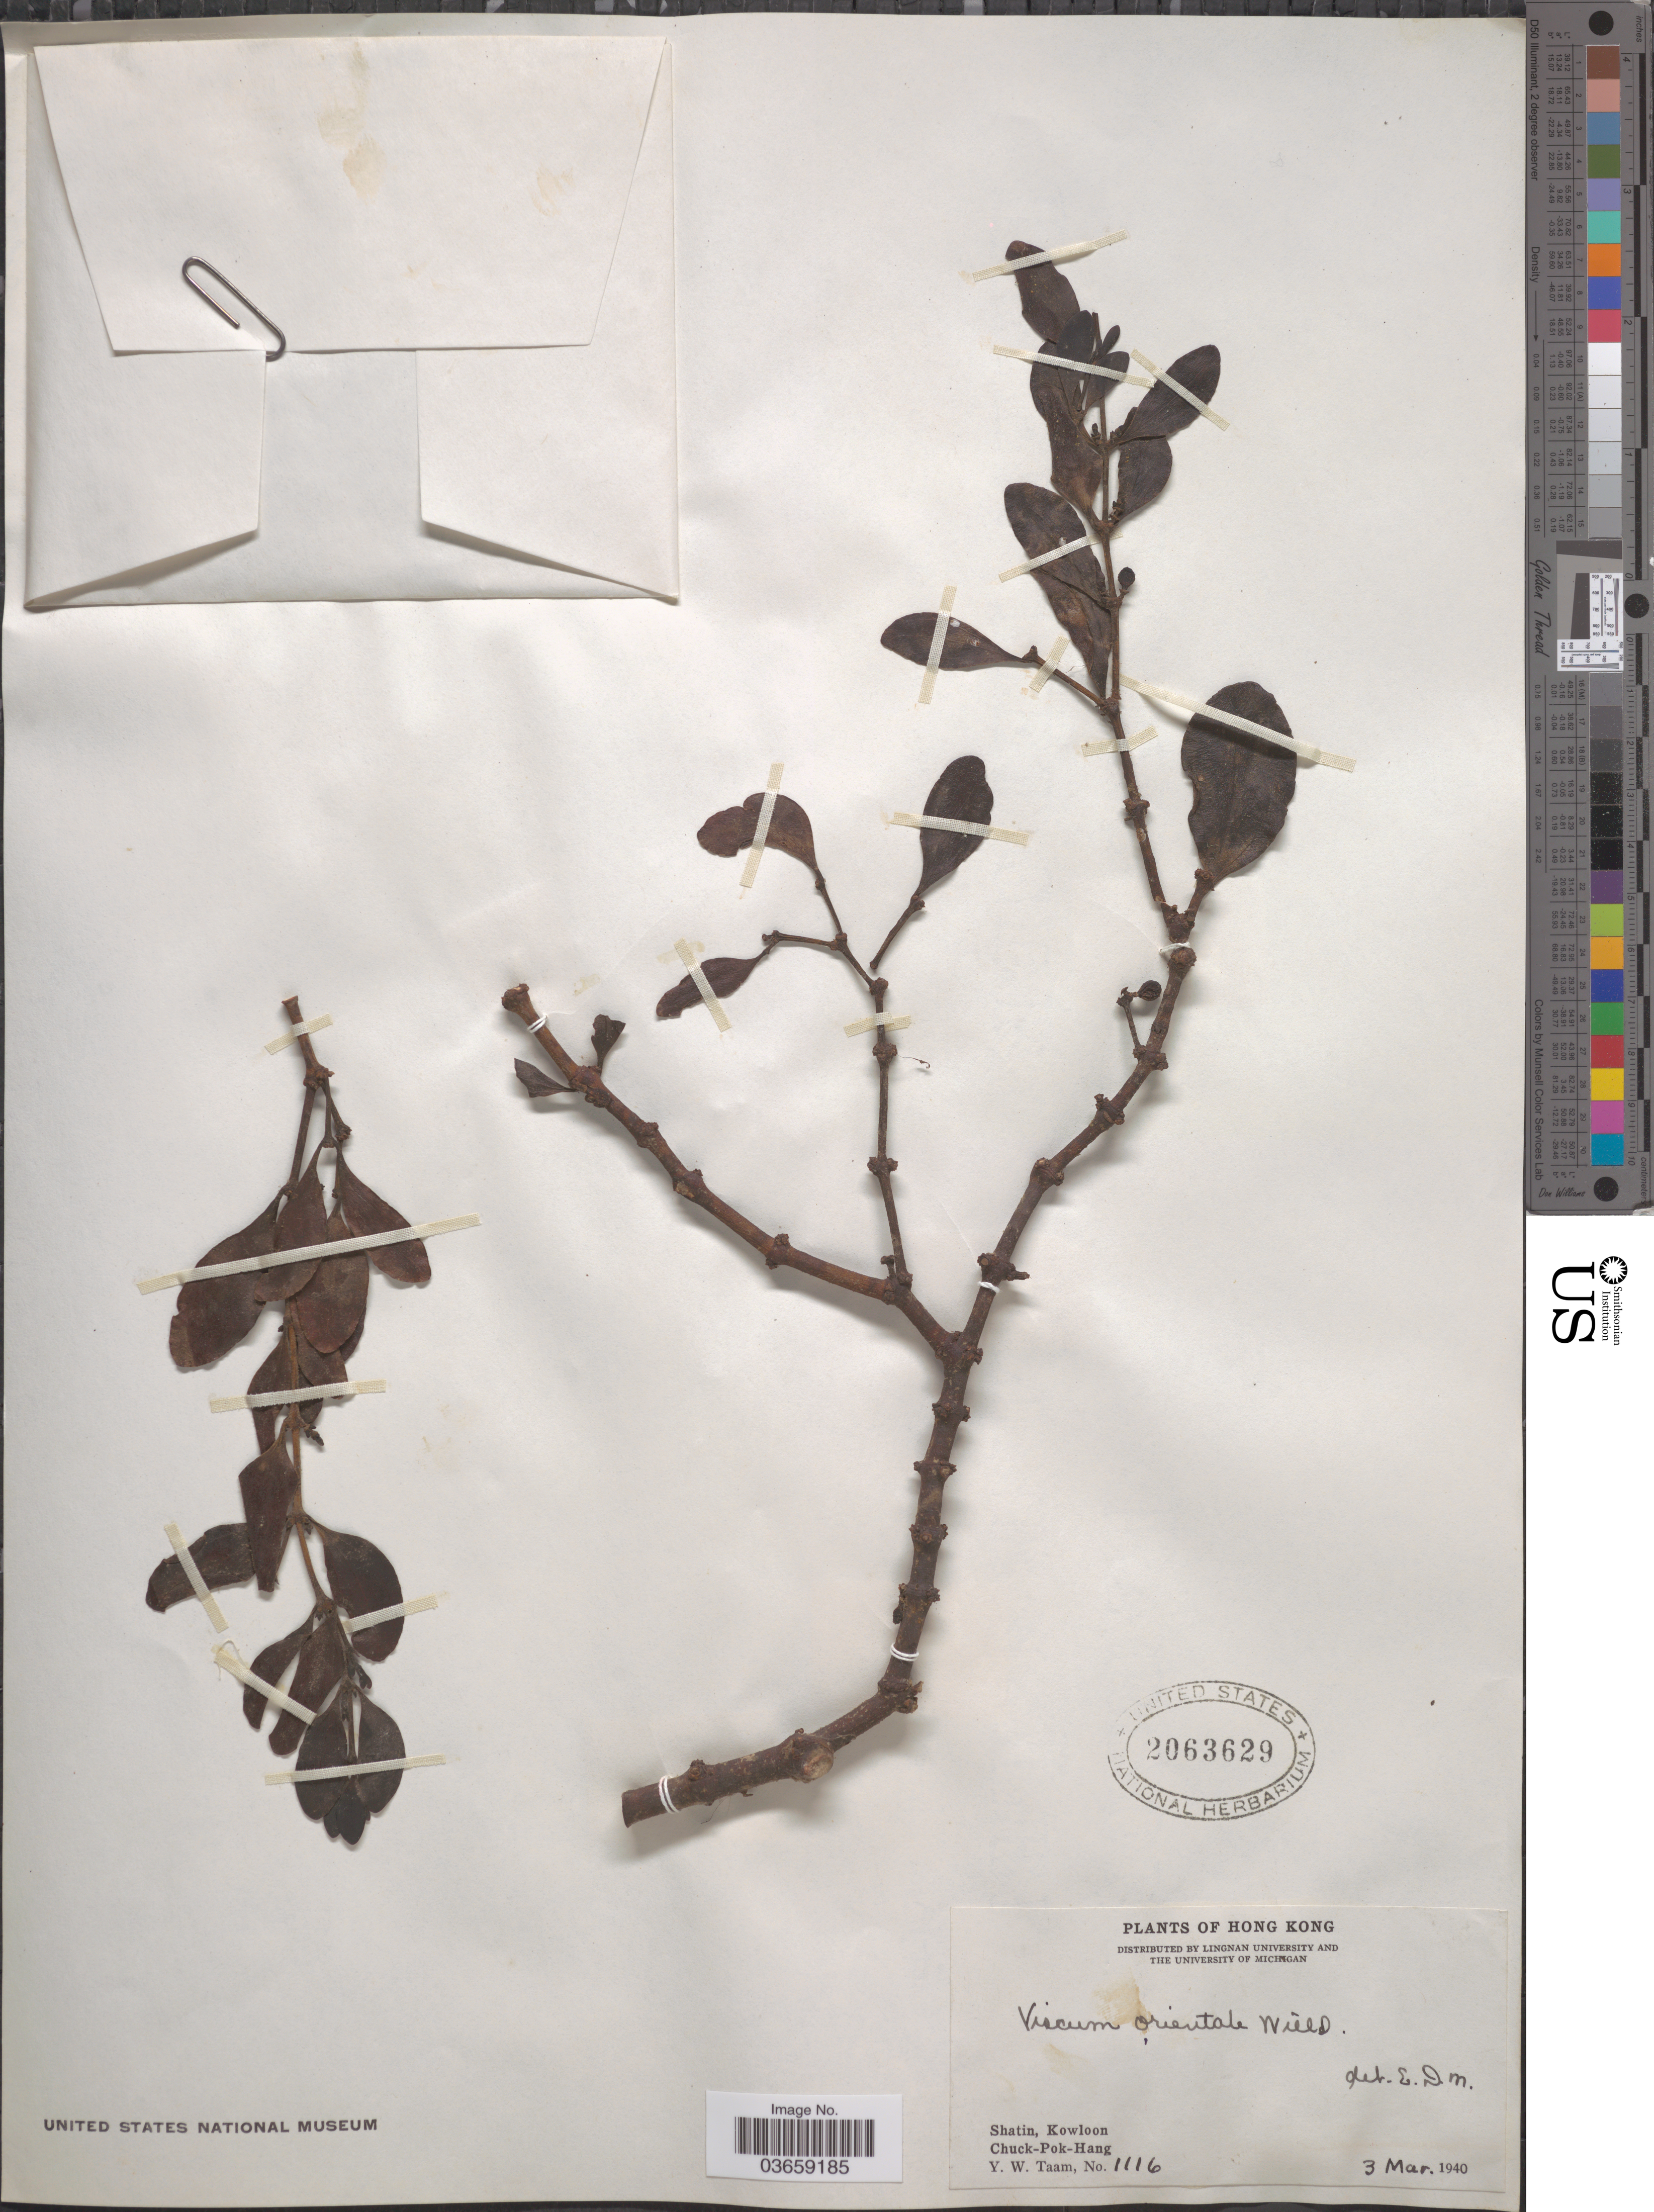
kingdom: Plantae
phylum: Tracheophyta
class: Magnoliopsida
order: Santalales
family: Viscaceae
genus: Viscum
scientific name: Viscum orientale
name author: DC.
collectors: Y. W. Taam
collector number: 1116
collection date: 1940-03-03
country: China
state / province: Hong Kong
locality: Shatin, Kowloon. Chuck-Pok-Hang.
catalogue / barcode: US 2063629